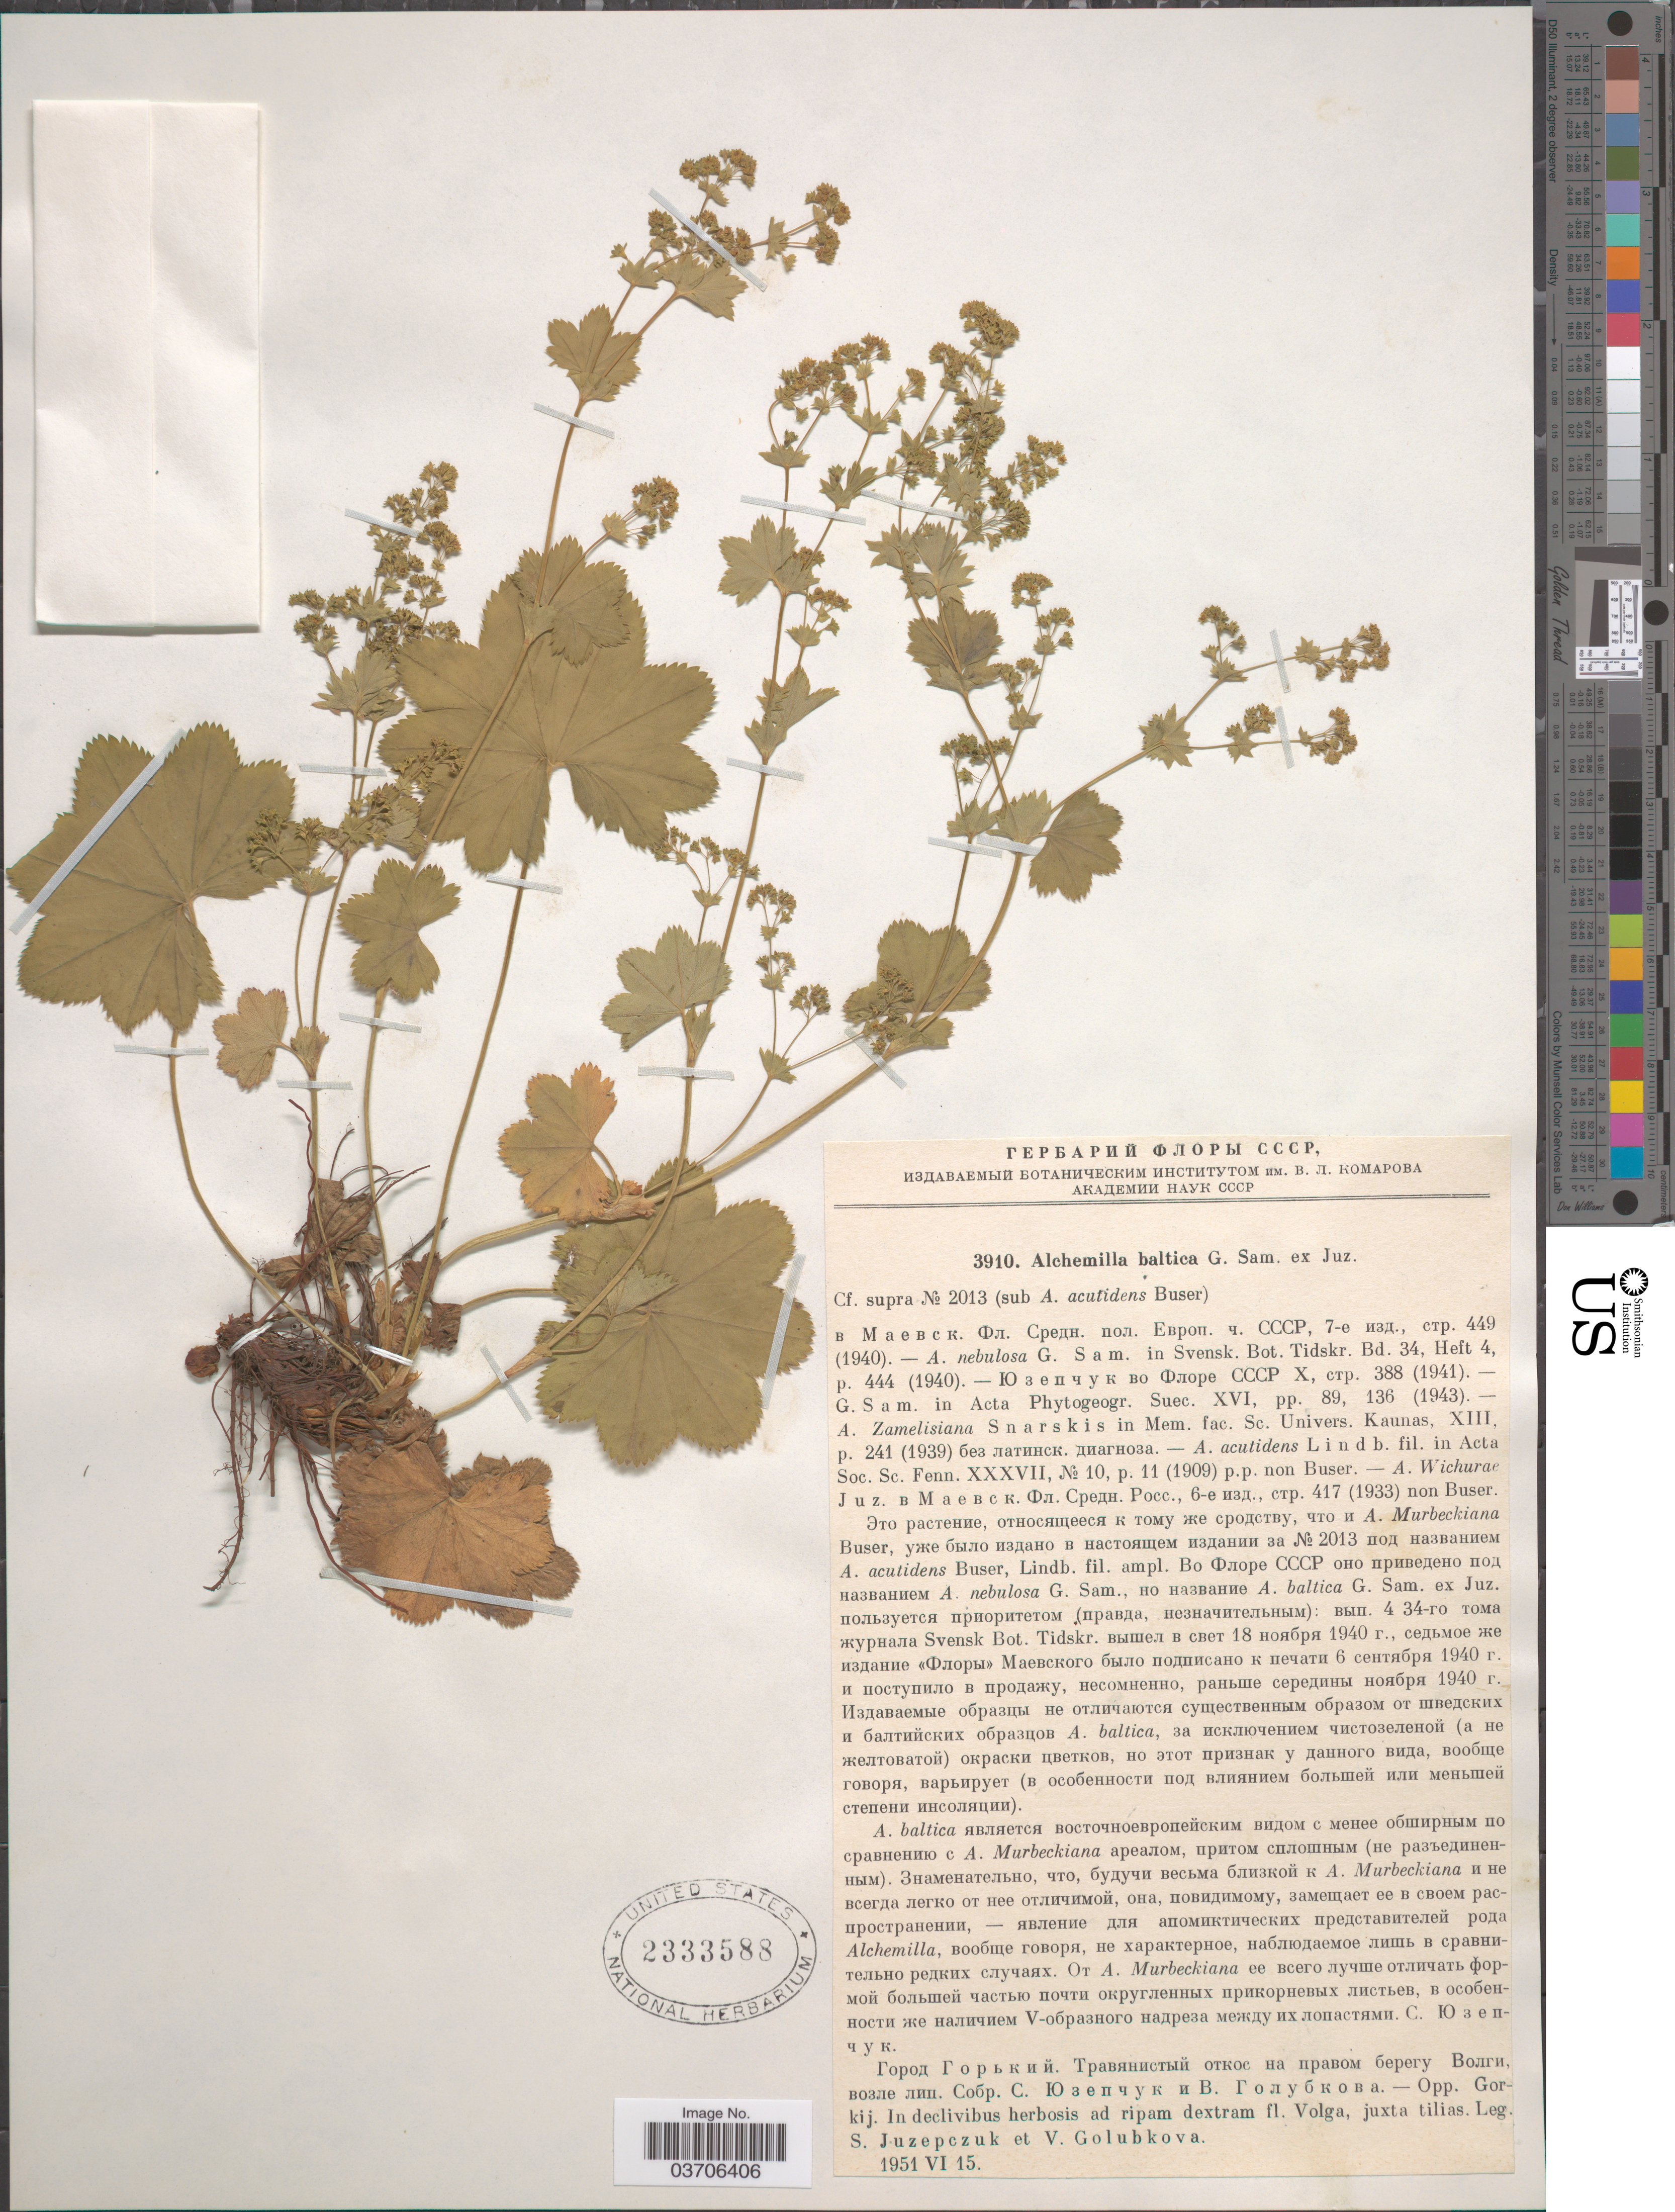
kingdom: Plantae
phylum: Tracheophyta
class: Magnoliopsida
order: Rosales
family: Rosaceae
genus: Alchemilla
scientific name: Alchemilla baltica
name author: Juz.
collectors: S. V. Juzepczuk & V. F. Golubkova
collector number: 3910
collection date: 1951-06-15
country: Russian Federation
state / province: Nizhny Novgorod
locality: Opp. Gorkij. In declivibus herbosis ad. ripam dextram fl. Volga.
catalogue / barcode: US 2333588